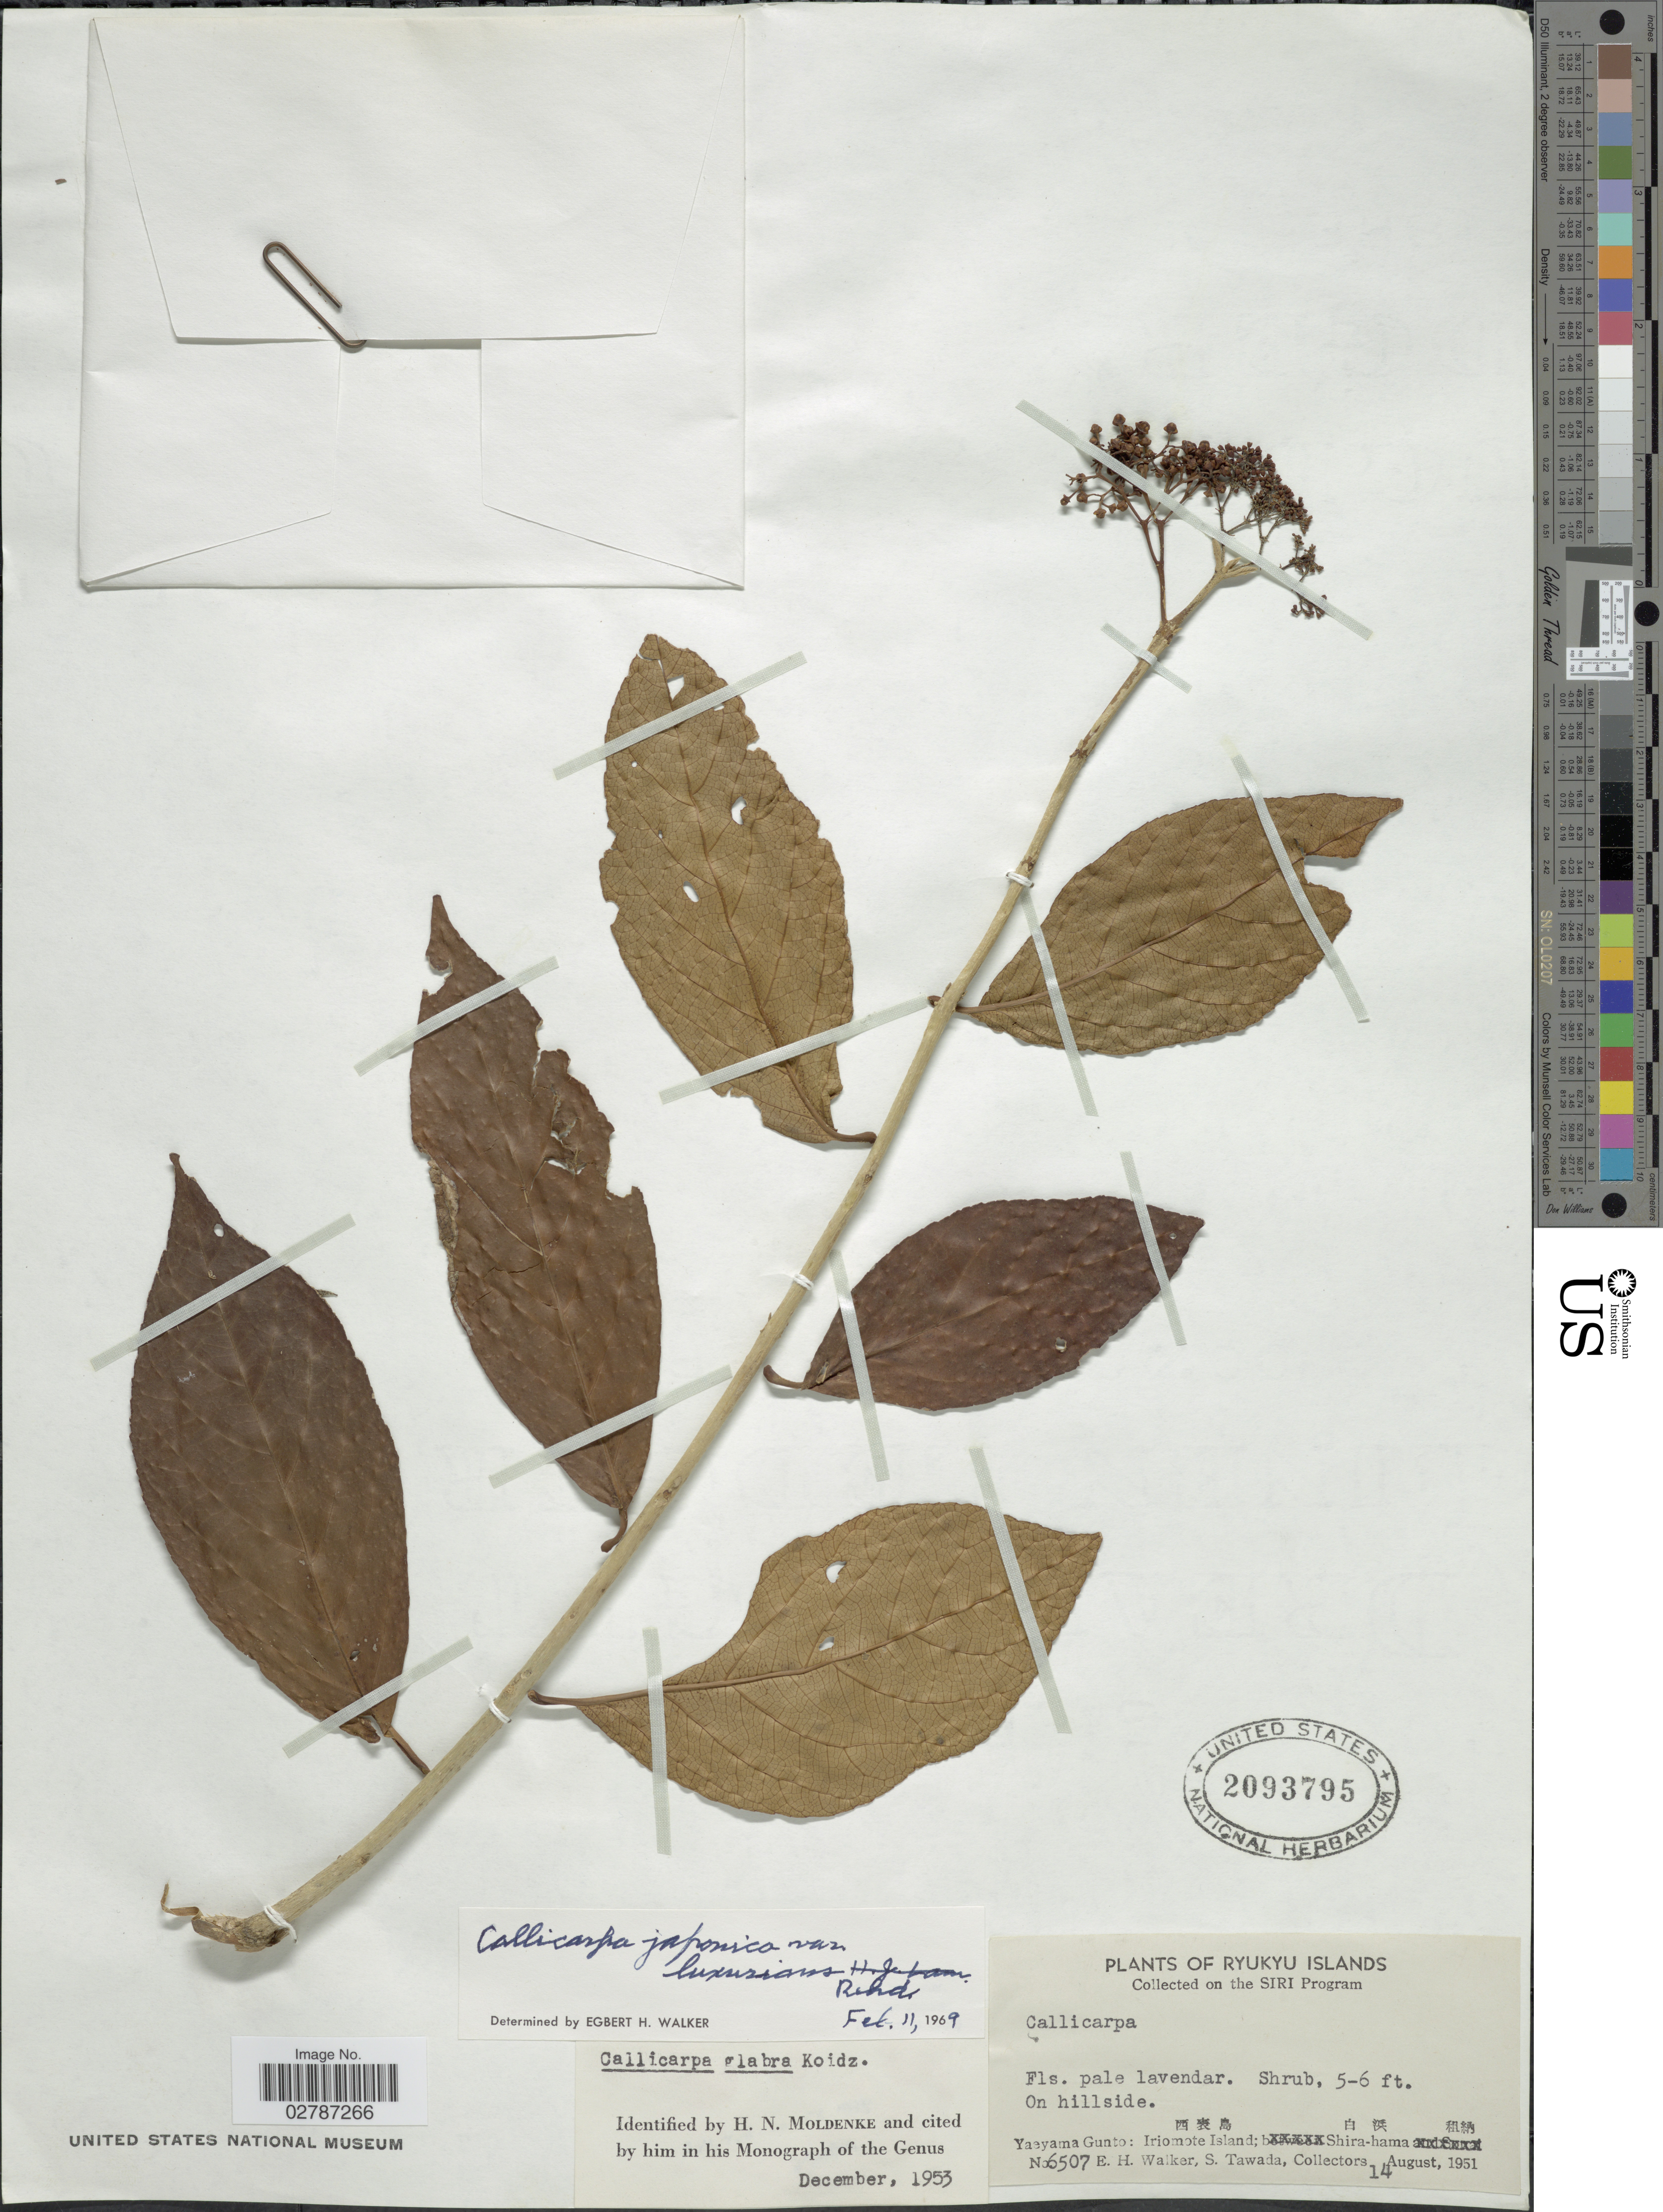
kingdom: Plantae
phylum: Tracheophyta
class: Magnoliopsida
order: Lamiales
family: Lamiaceae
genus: Callicarpa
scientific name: Callicarpa japonica var. luxurians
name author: Rehder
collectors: E. H. Walker & S. Tawada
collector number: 6507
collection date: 1951-08-14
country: Japan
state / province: Okinawa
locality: Ryukyu Islands. On hillside. Yaeyama Gunto: Iriomote Island; Shira-hama.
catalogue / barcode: US 2093795